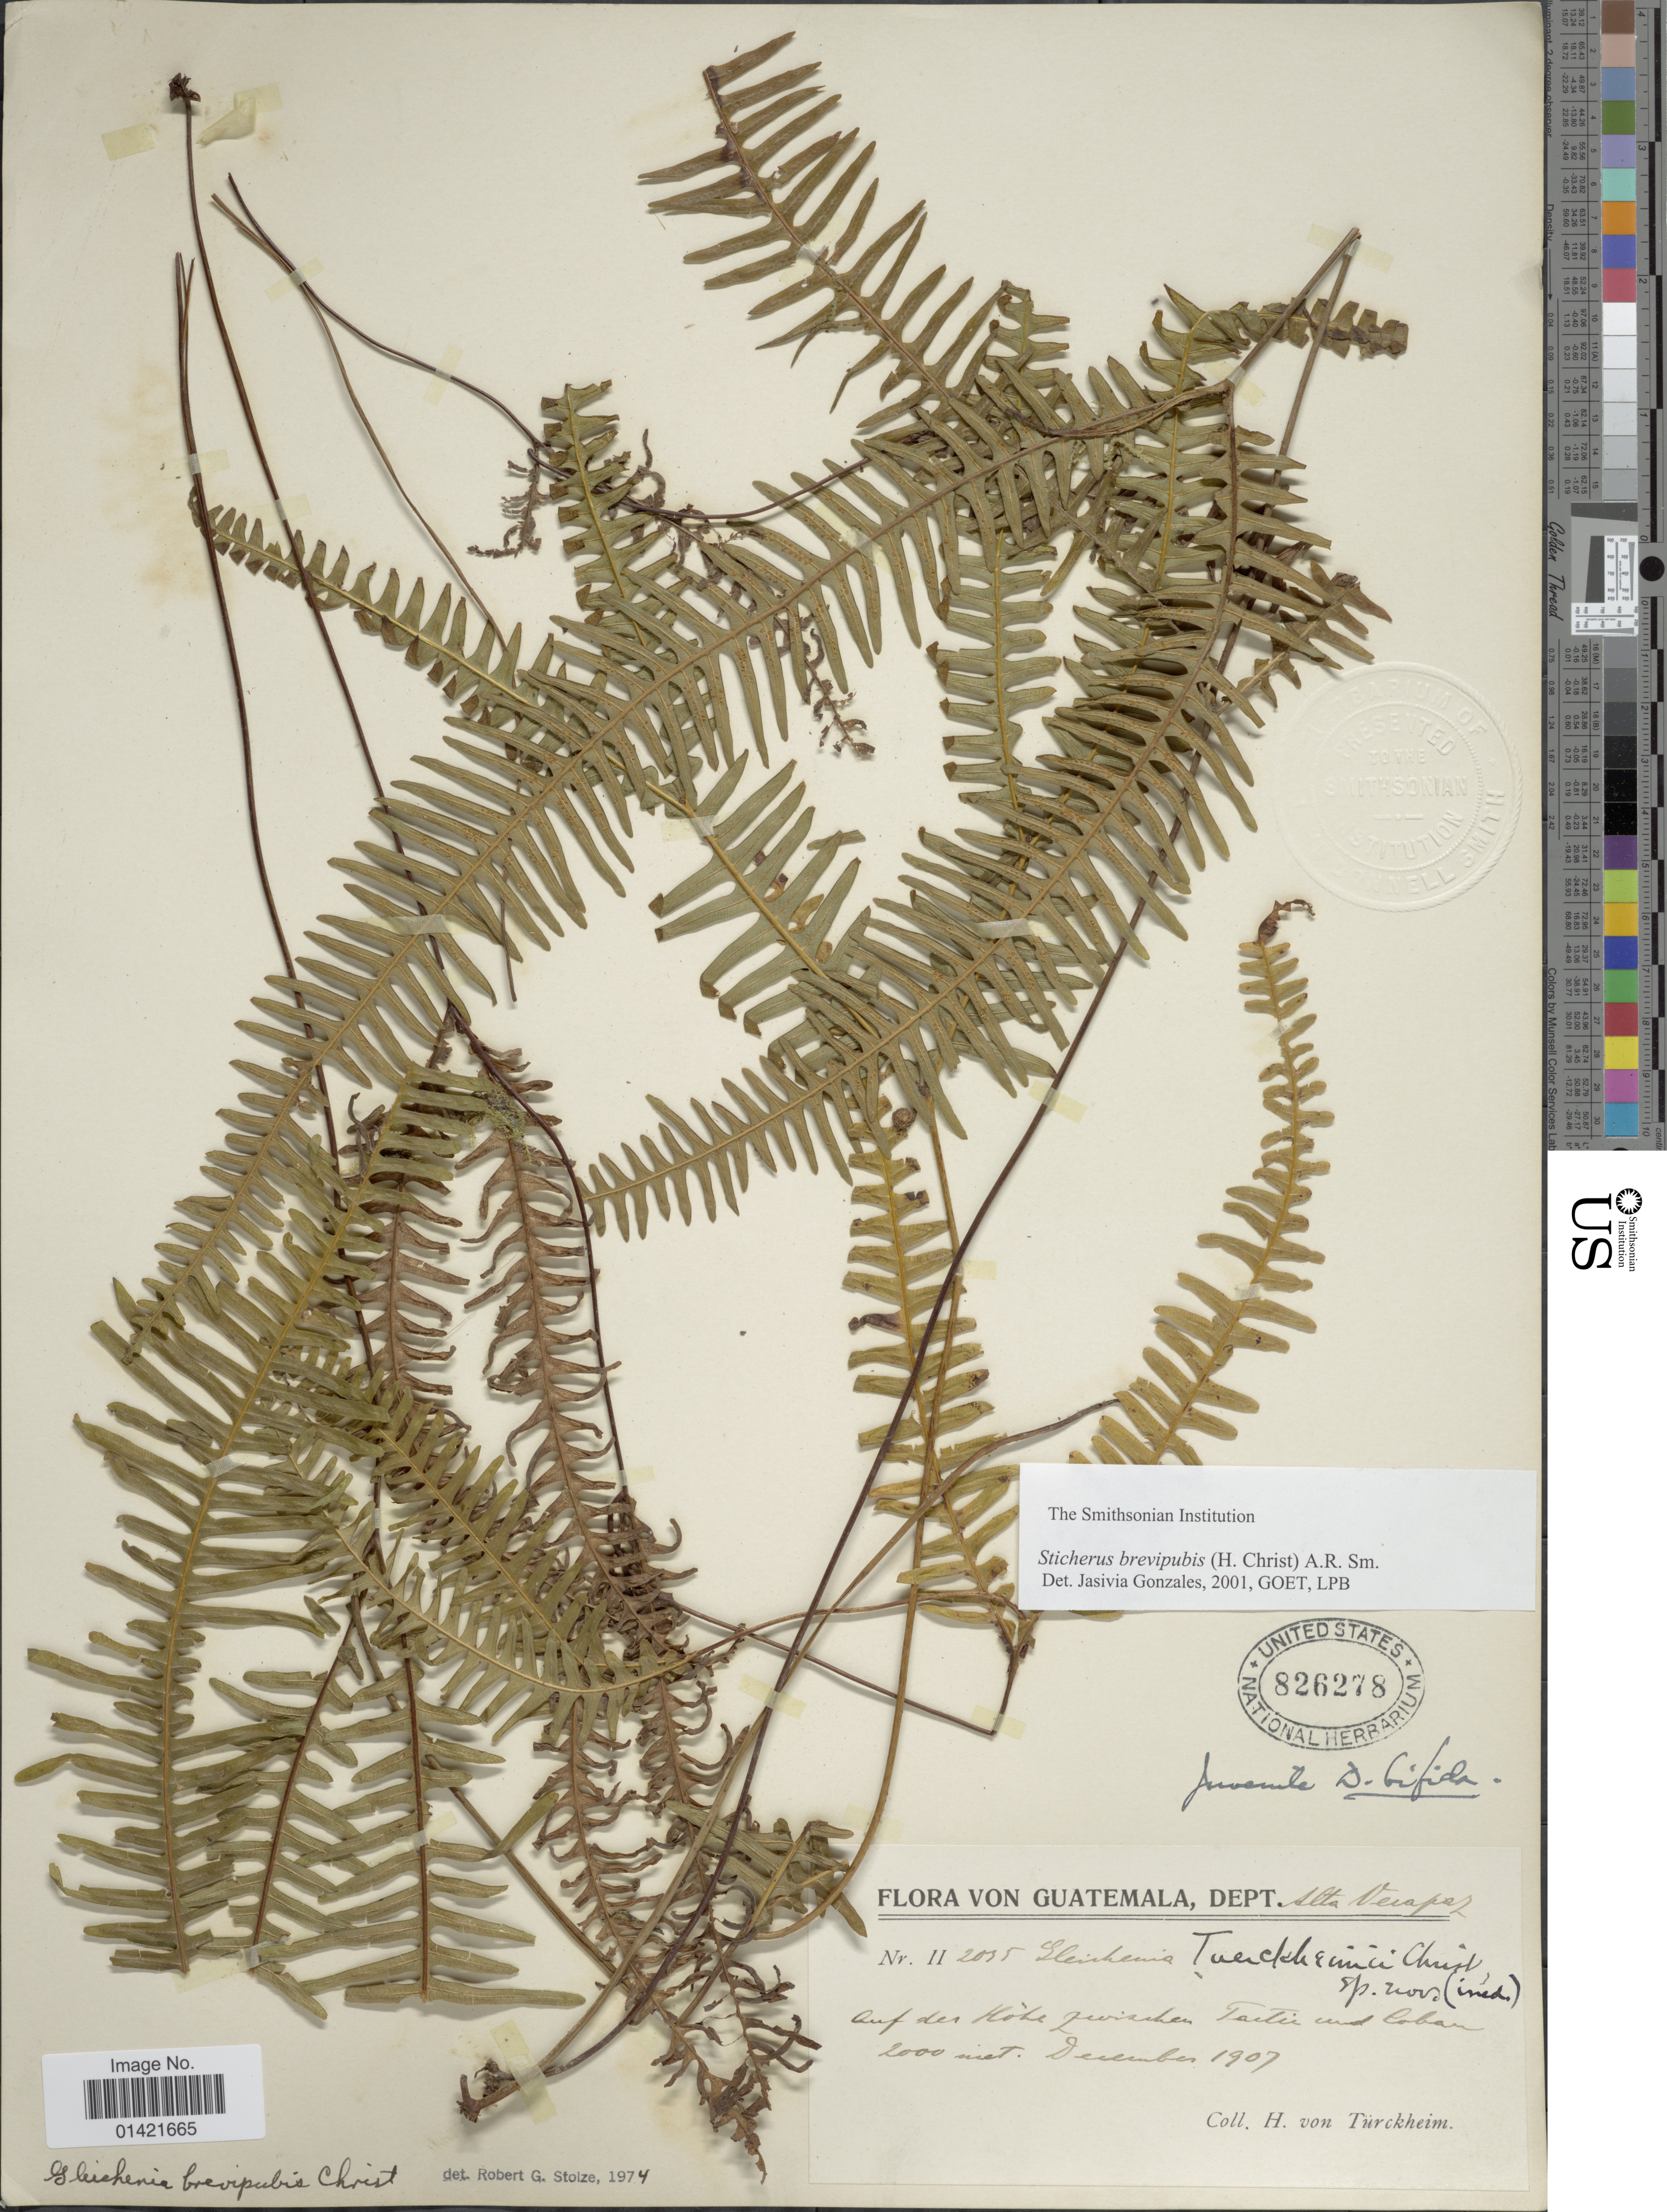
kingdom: Plantae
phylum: Tracheophyta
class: Polypodiopsida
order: Gleicheniales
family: Gleicheniaceae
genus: Sticherus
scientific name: Sticherus fulvus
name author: (Desv.) Ching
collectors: H. von Türckheim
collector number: II2035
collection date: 1907-12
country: Guatemala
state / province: Alta Verapaz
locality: Auf der höhe zwischen Tactic und Cobán. [at the height/elevation between Tactic and Cobán] Dept. Alta Verapaz.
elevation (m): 2000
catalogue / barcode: US 826278